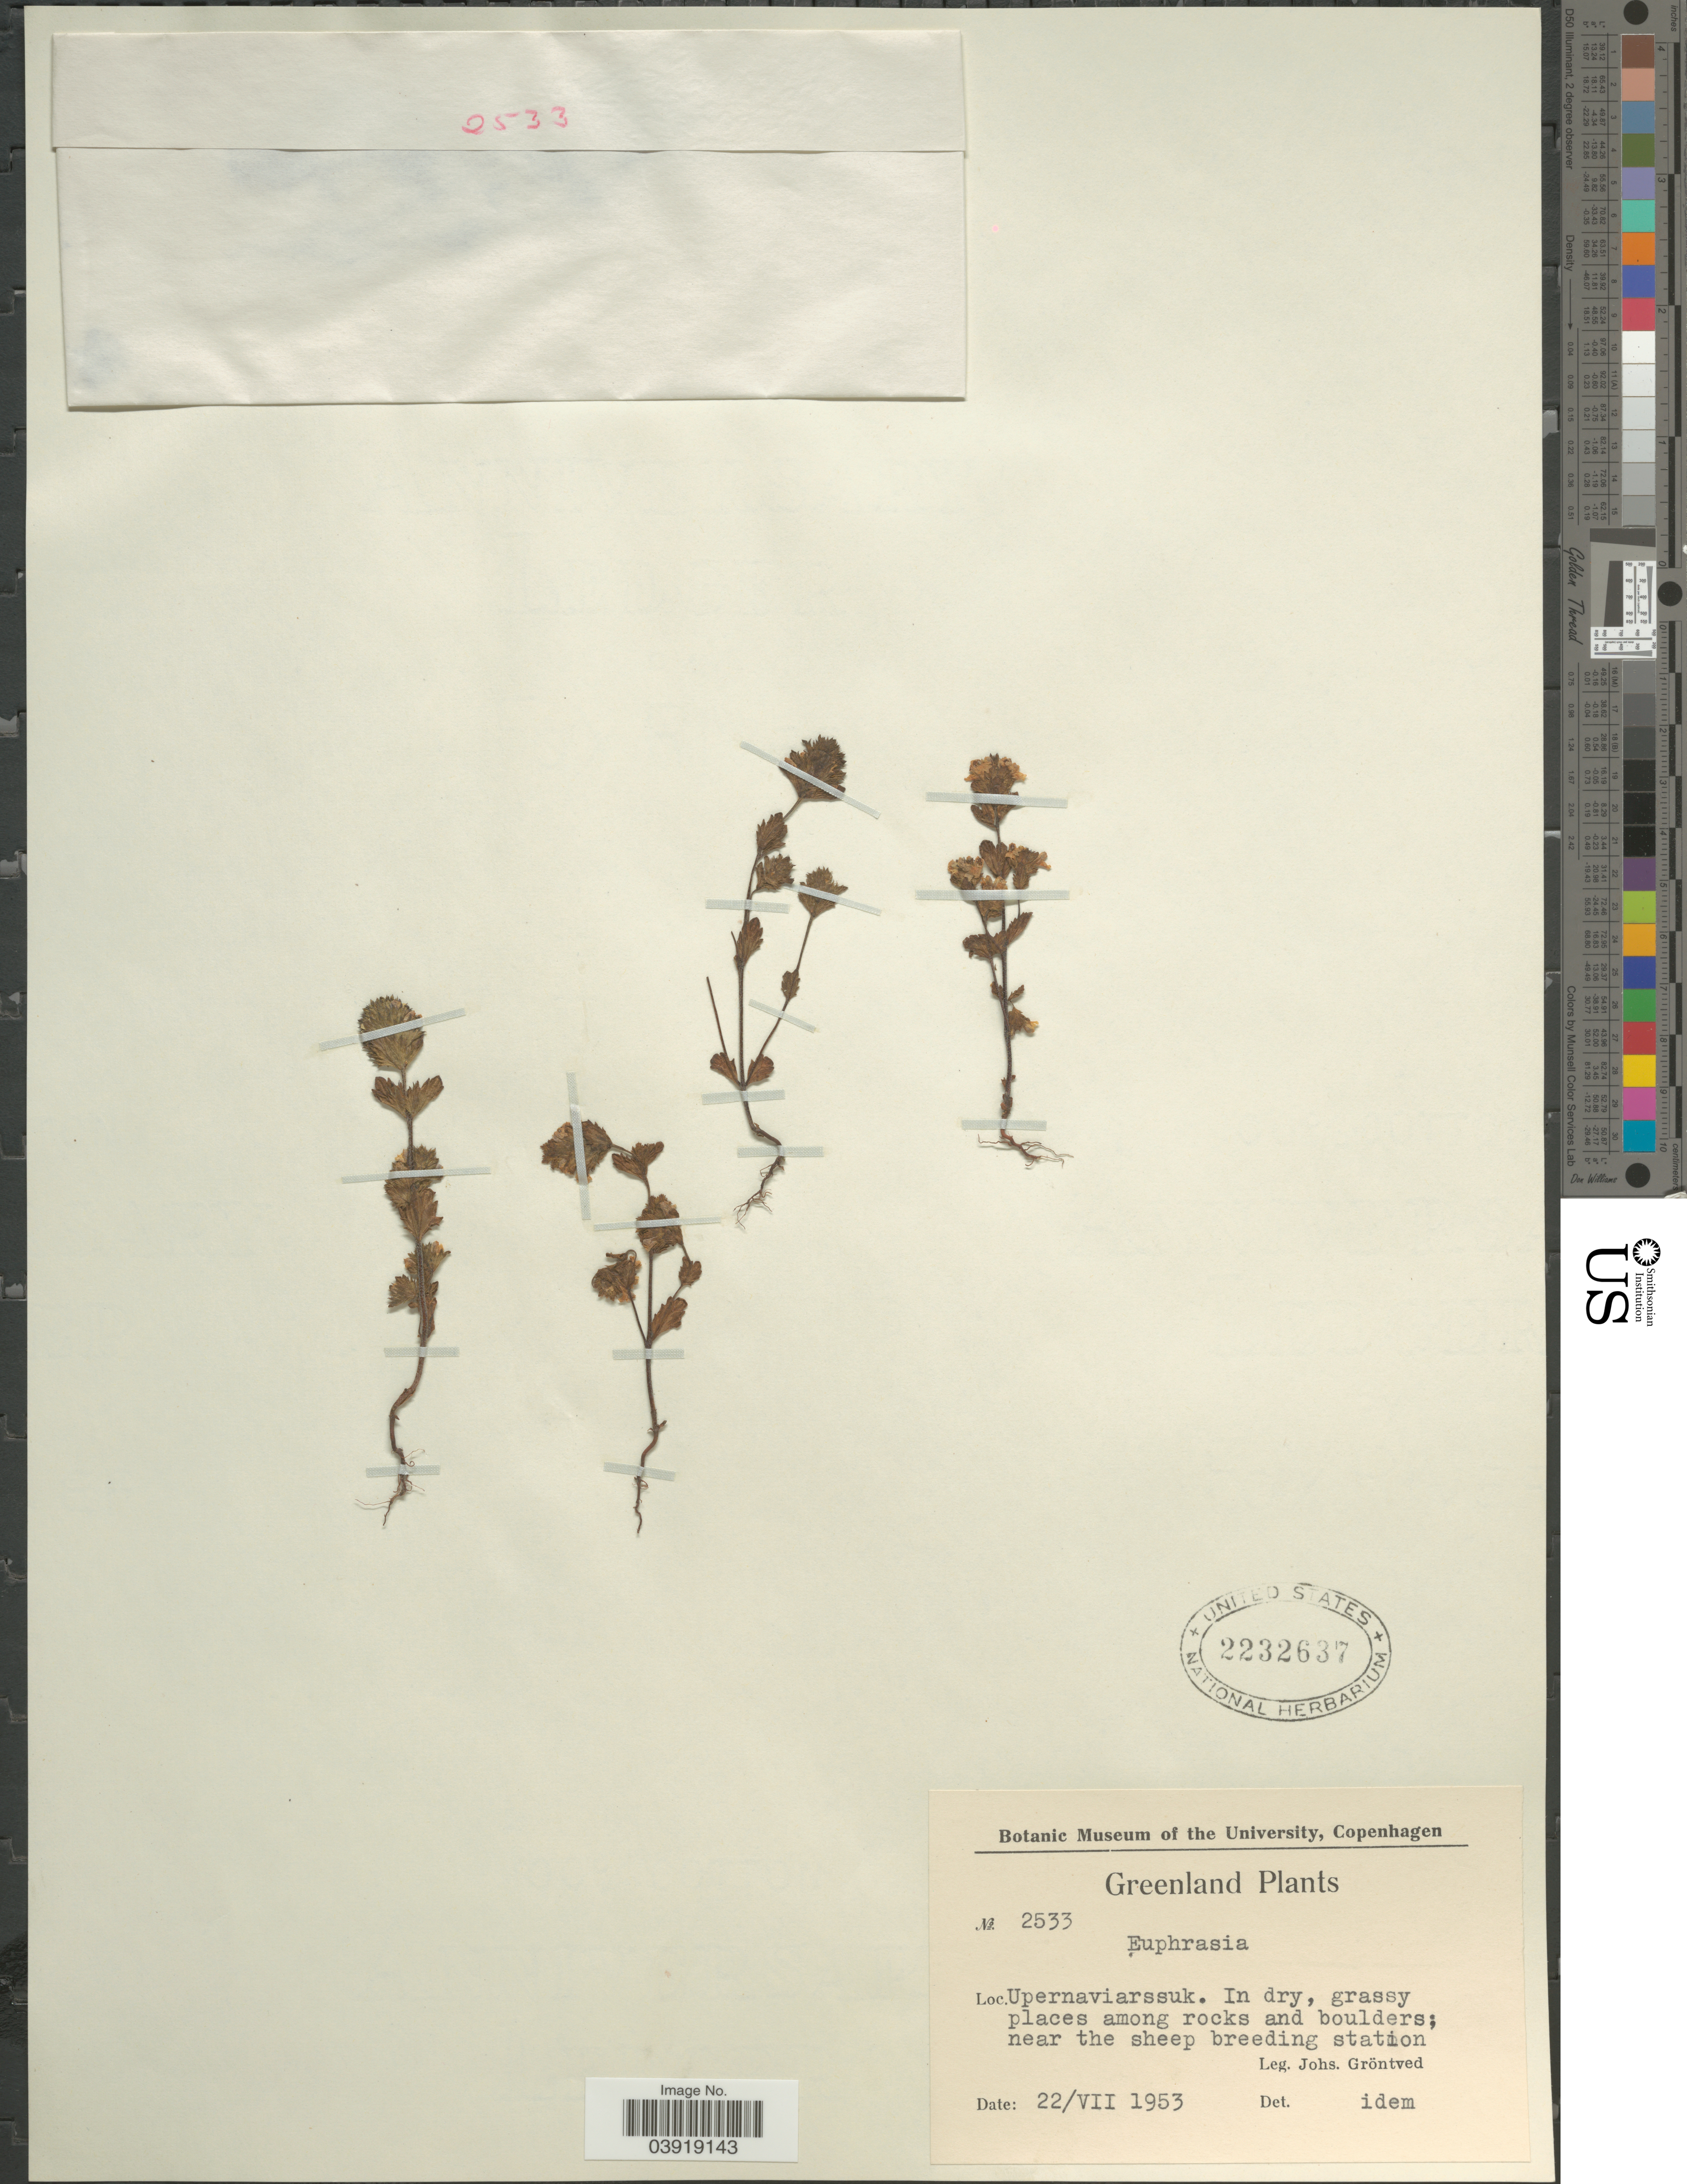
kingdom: Plantae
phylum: Tracheophyta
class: Magnoliopsida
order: Lamiales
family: Orobanchaceae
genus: Euphrasia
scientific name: Euphrasia sp.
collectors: J. Gröntved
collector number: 2533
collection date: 1953-07-22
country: Greenland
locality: Upernaviarssuk.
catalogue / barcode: US 2232637